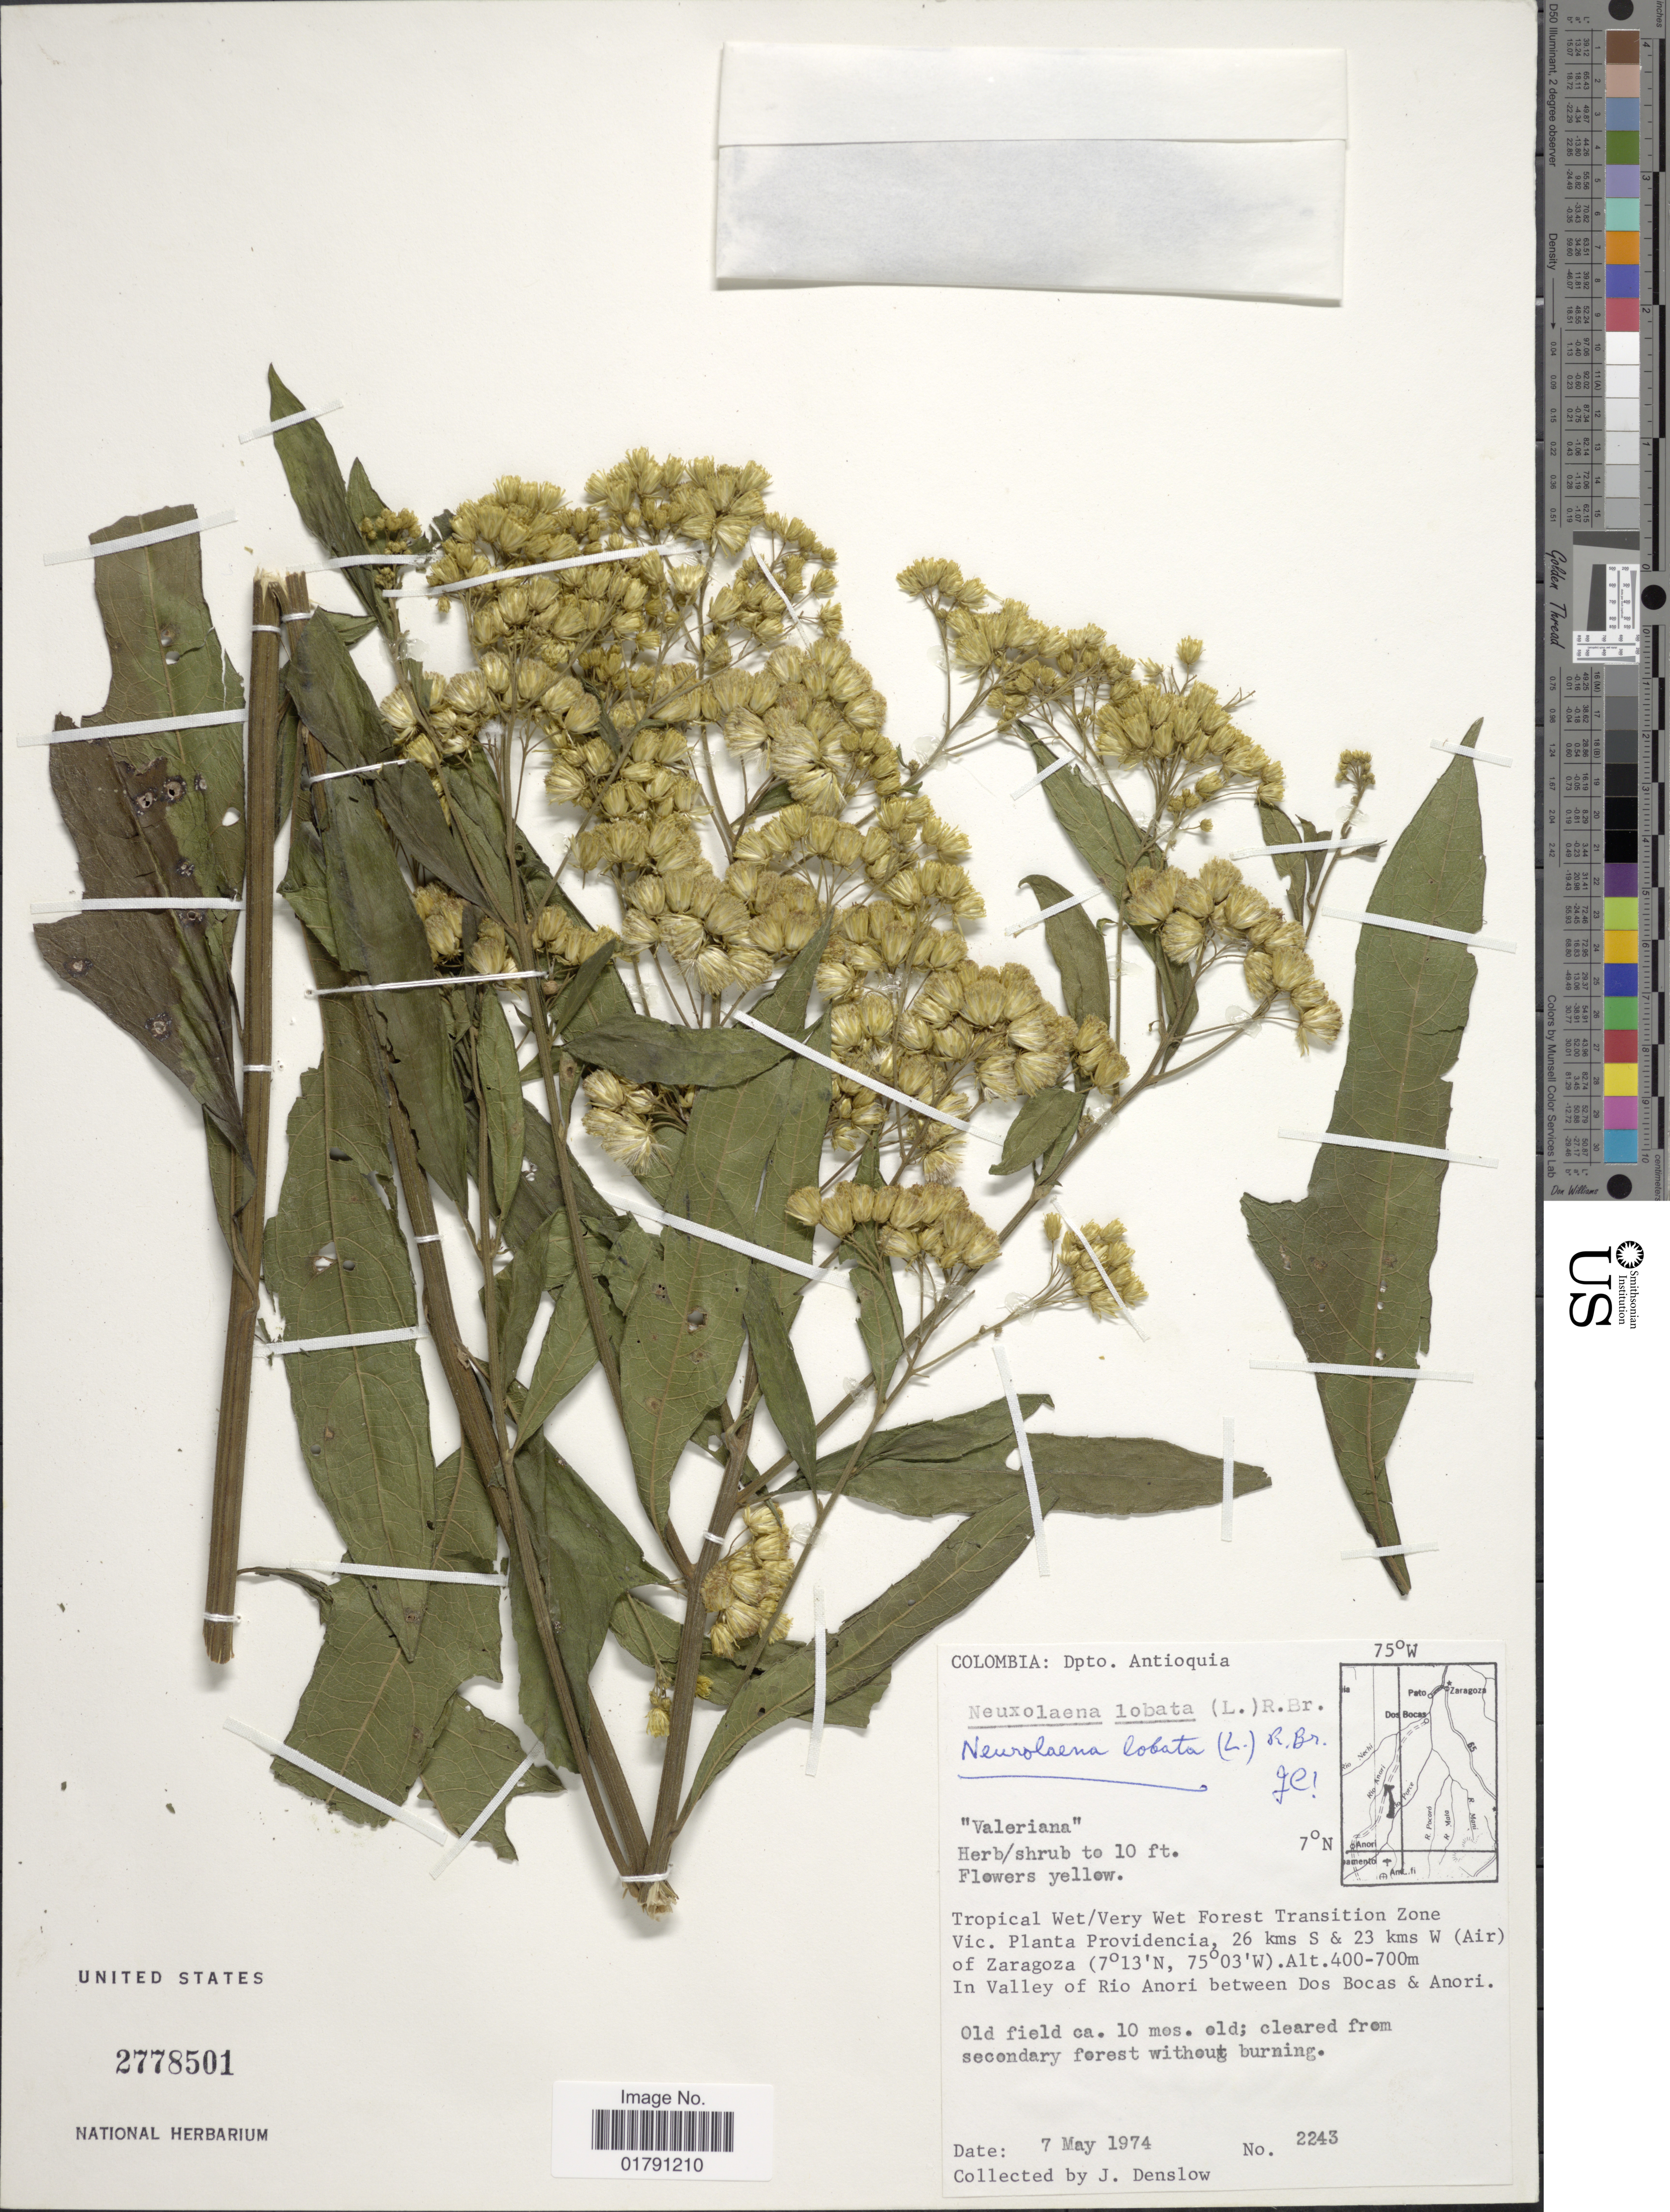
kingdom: Plantae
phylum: Tracheophyta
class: Magnoliopsida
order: Asterales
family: Asteraceae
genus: Neurolaena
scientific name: Neurolaena lobata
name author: (L.) R. Br. ex Cass.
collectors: J. Denslow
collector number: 2243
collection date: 1974-05-07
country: Colombia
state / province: Antioquia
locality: Vic. Planta Providencia, 26 kms S & 23 kms W (Air) of Zaragoza, in Valley of Rio Anori between Dos Bocas & Anori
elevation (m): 400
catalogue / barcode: US 2778501